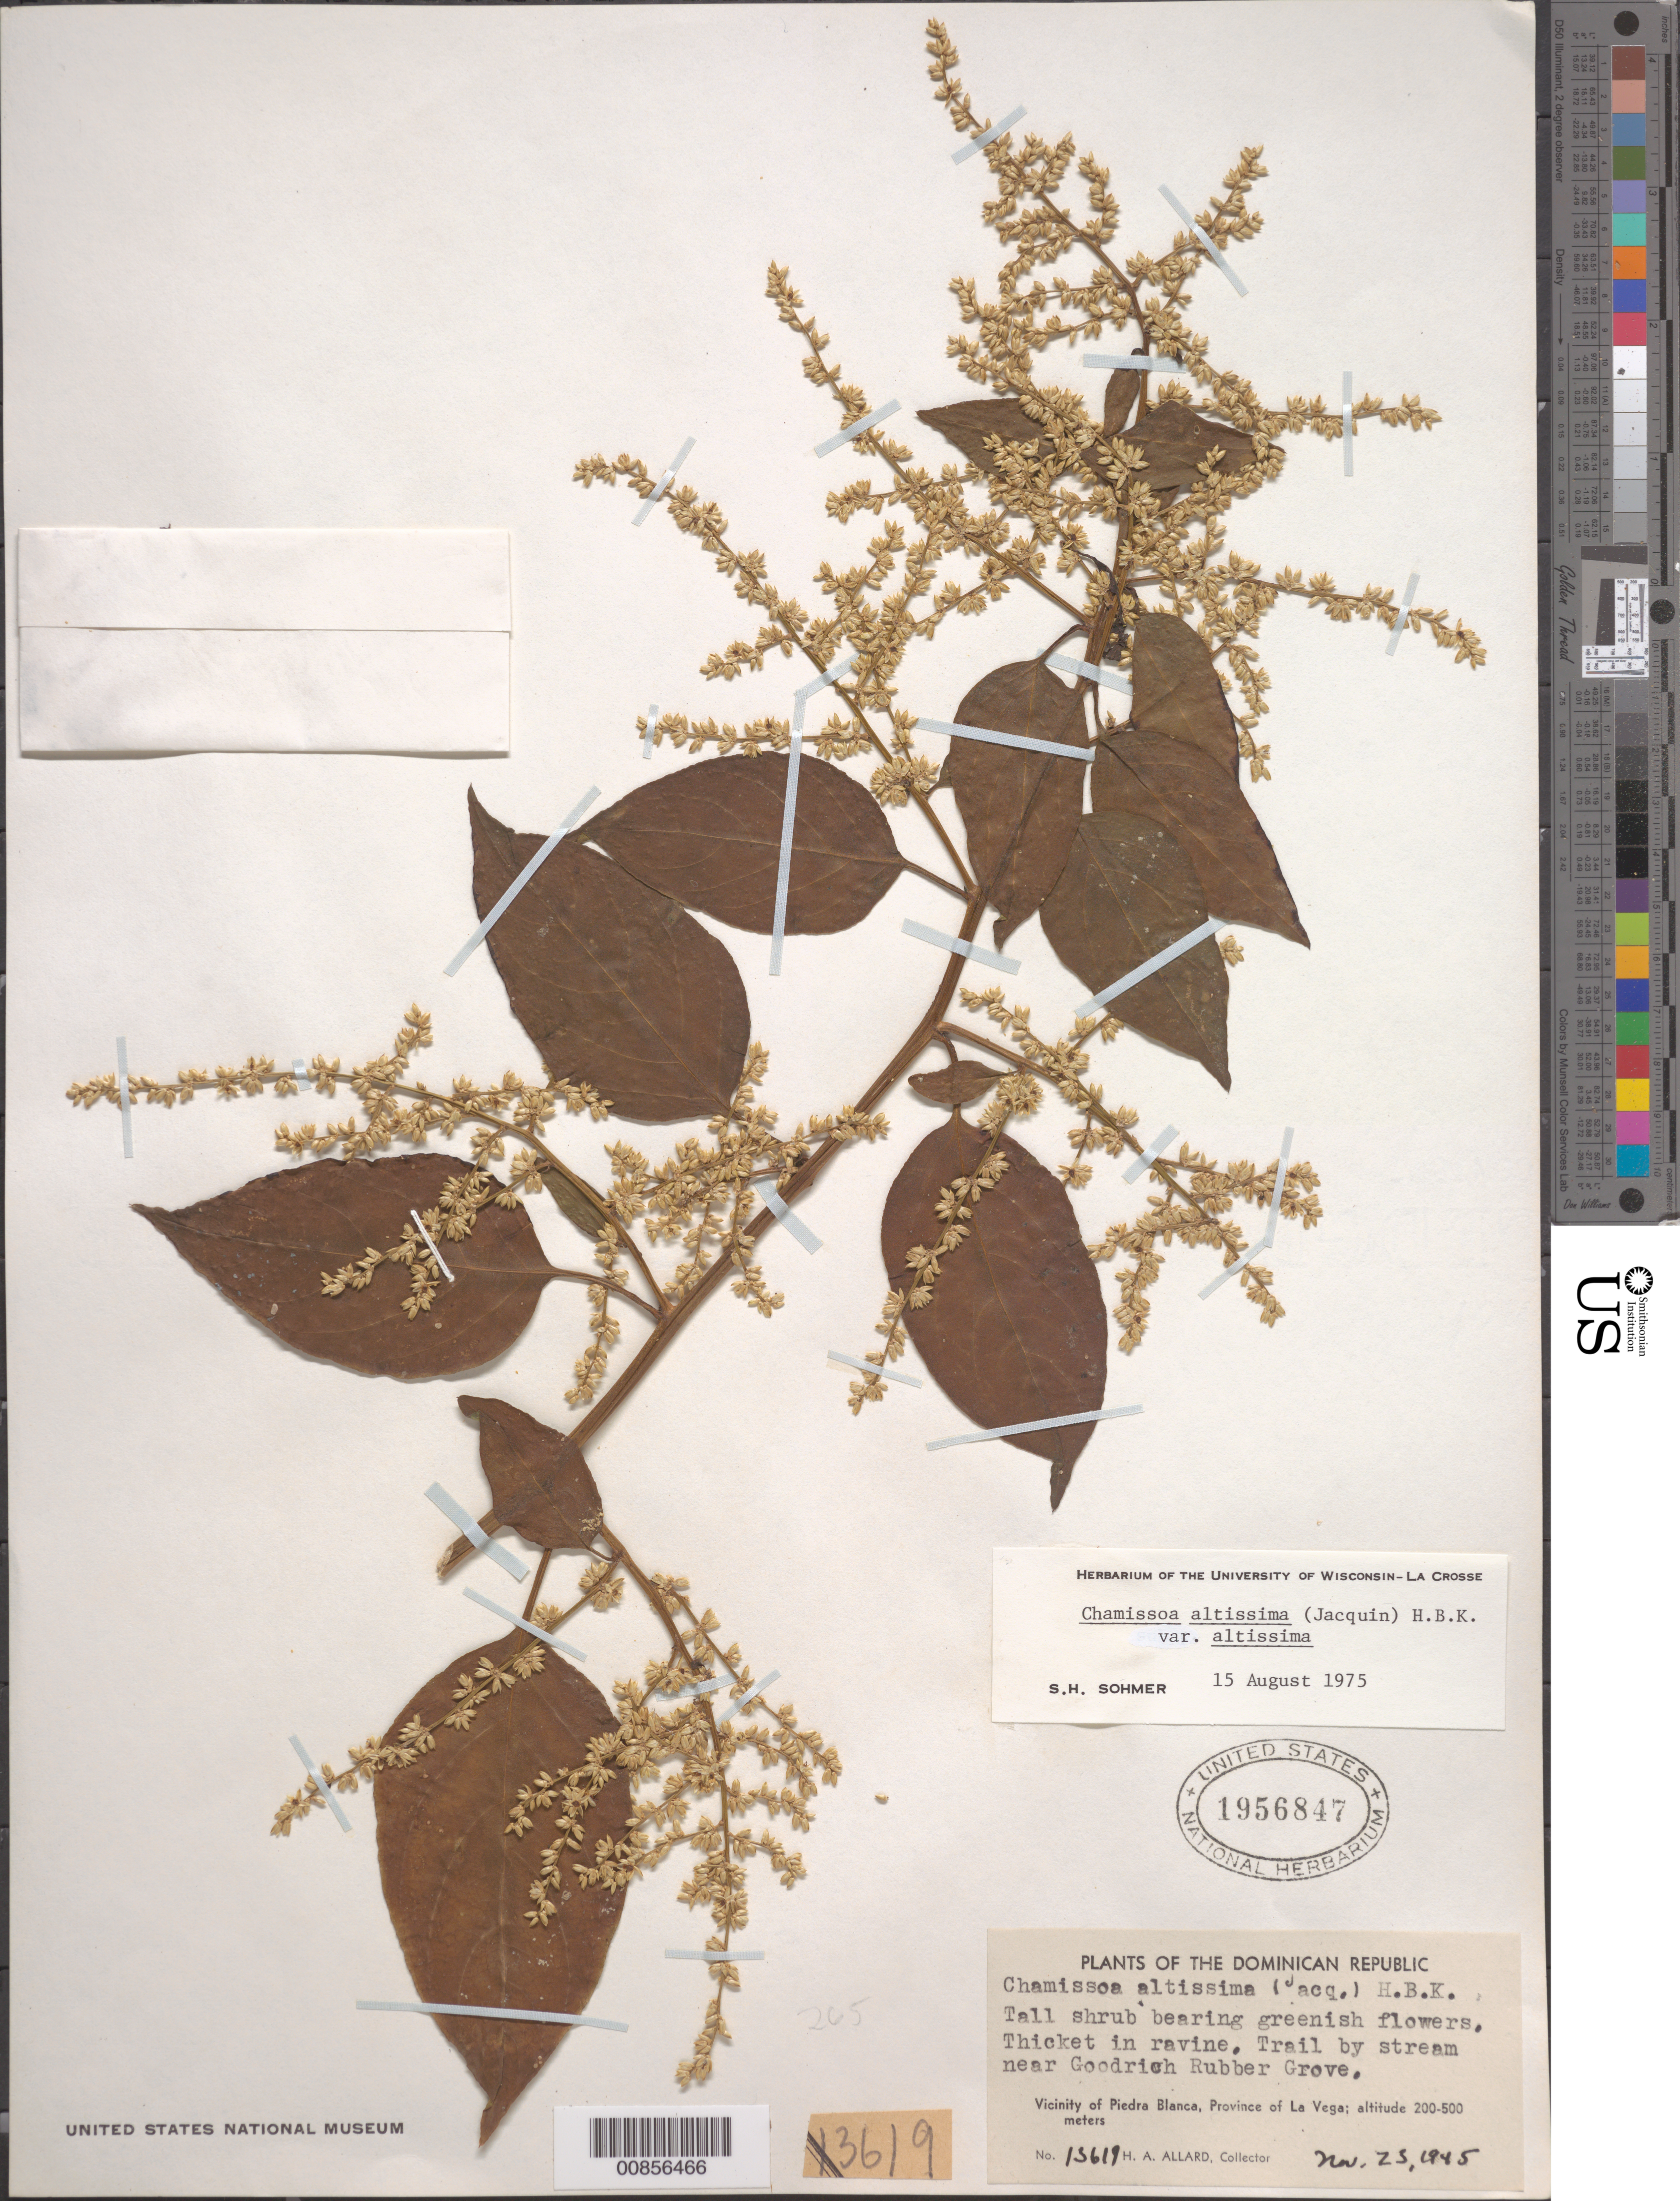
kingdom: Plantae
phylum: Tracheophyta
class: Magnoliopsida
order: Caryophyllales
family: Amaranthaceae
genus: Chamissoa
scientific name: Chamissoa altissima var. altissima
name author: (Jacq.) Kunth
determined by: Sohmer, S. H.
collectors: H. A. Allard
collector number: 13619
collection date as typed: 23 Nov 1945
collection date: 1945-11-23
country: Dominican Republic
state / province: La Vega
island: Hispaniola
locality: Vicinity of Piedra Blanca. Trail by stream near Goodrich Rubber Grove.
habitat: Thicket in ravine. Trail by stream.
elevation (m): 200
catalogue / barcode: US 1956847